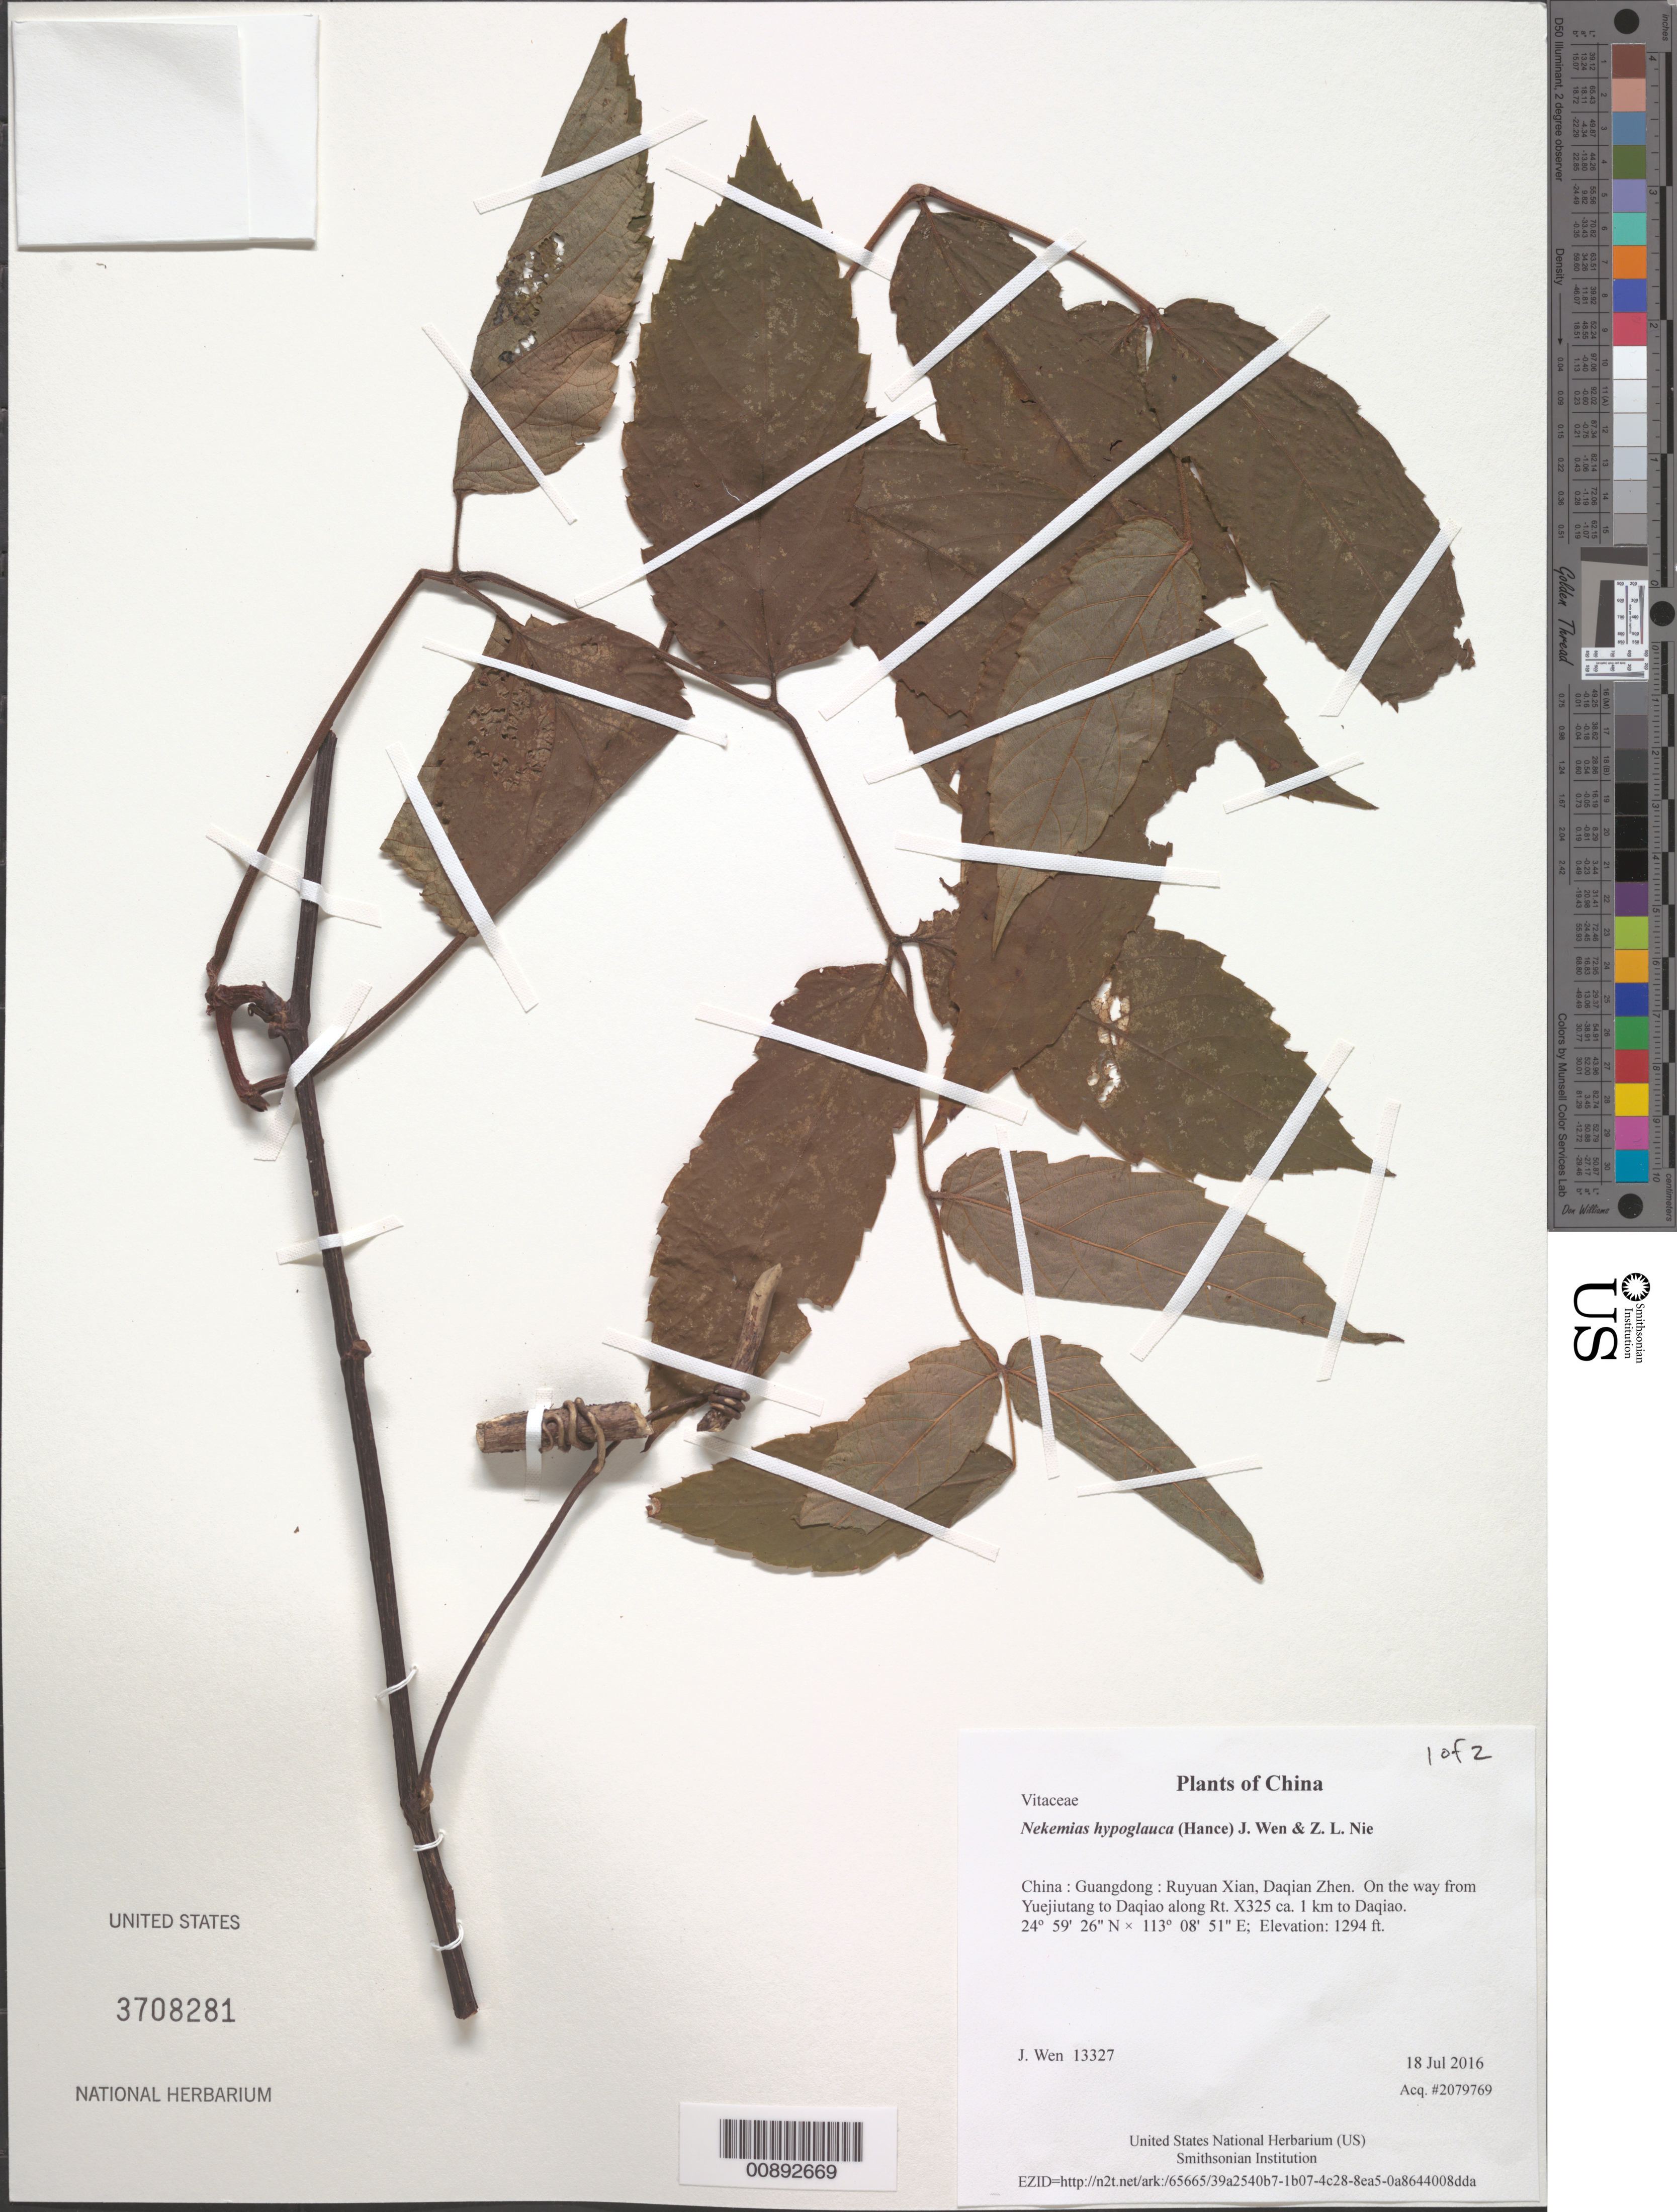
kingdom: Plantae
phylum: Tracheophyta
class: Magnoliopsida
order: Vitales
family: Vitaceae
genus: Nekemias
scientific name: Nekemias hypoglauca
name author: (Hance) J. Wen & Z. L. Nie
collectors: J. Wen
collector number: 13327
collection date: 2016-07-18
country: China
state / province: Guangdong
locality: Ruyuan Xian, Daqian Zhen. On the way from Yuejiutang to Daqiao along Rt. X325 ca. 1 km to Daqiao.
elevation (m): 394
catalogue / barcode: US 3708281